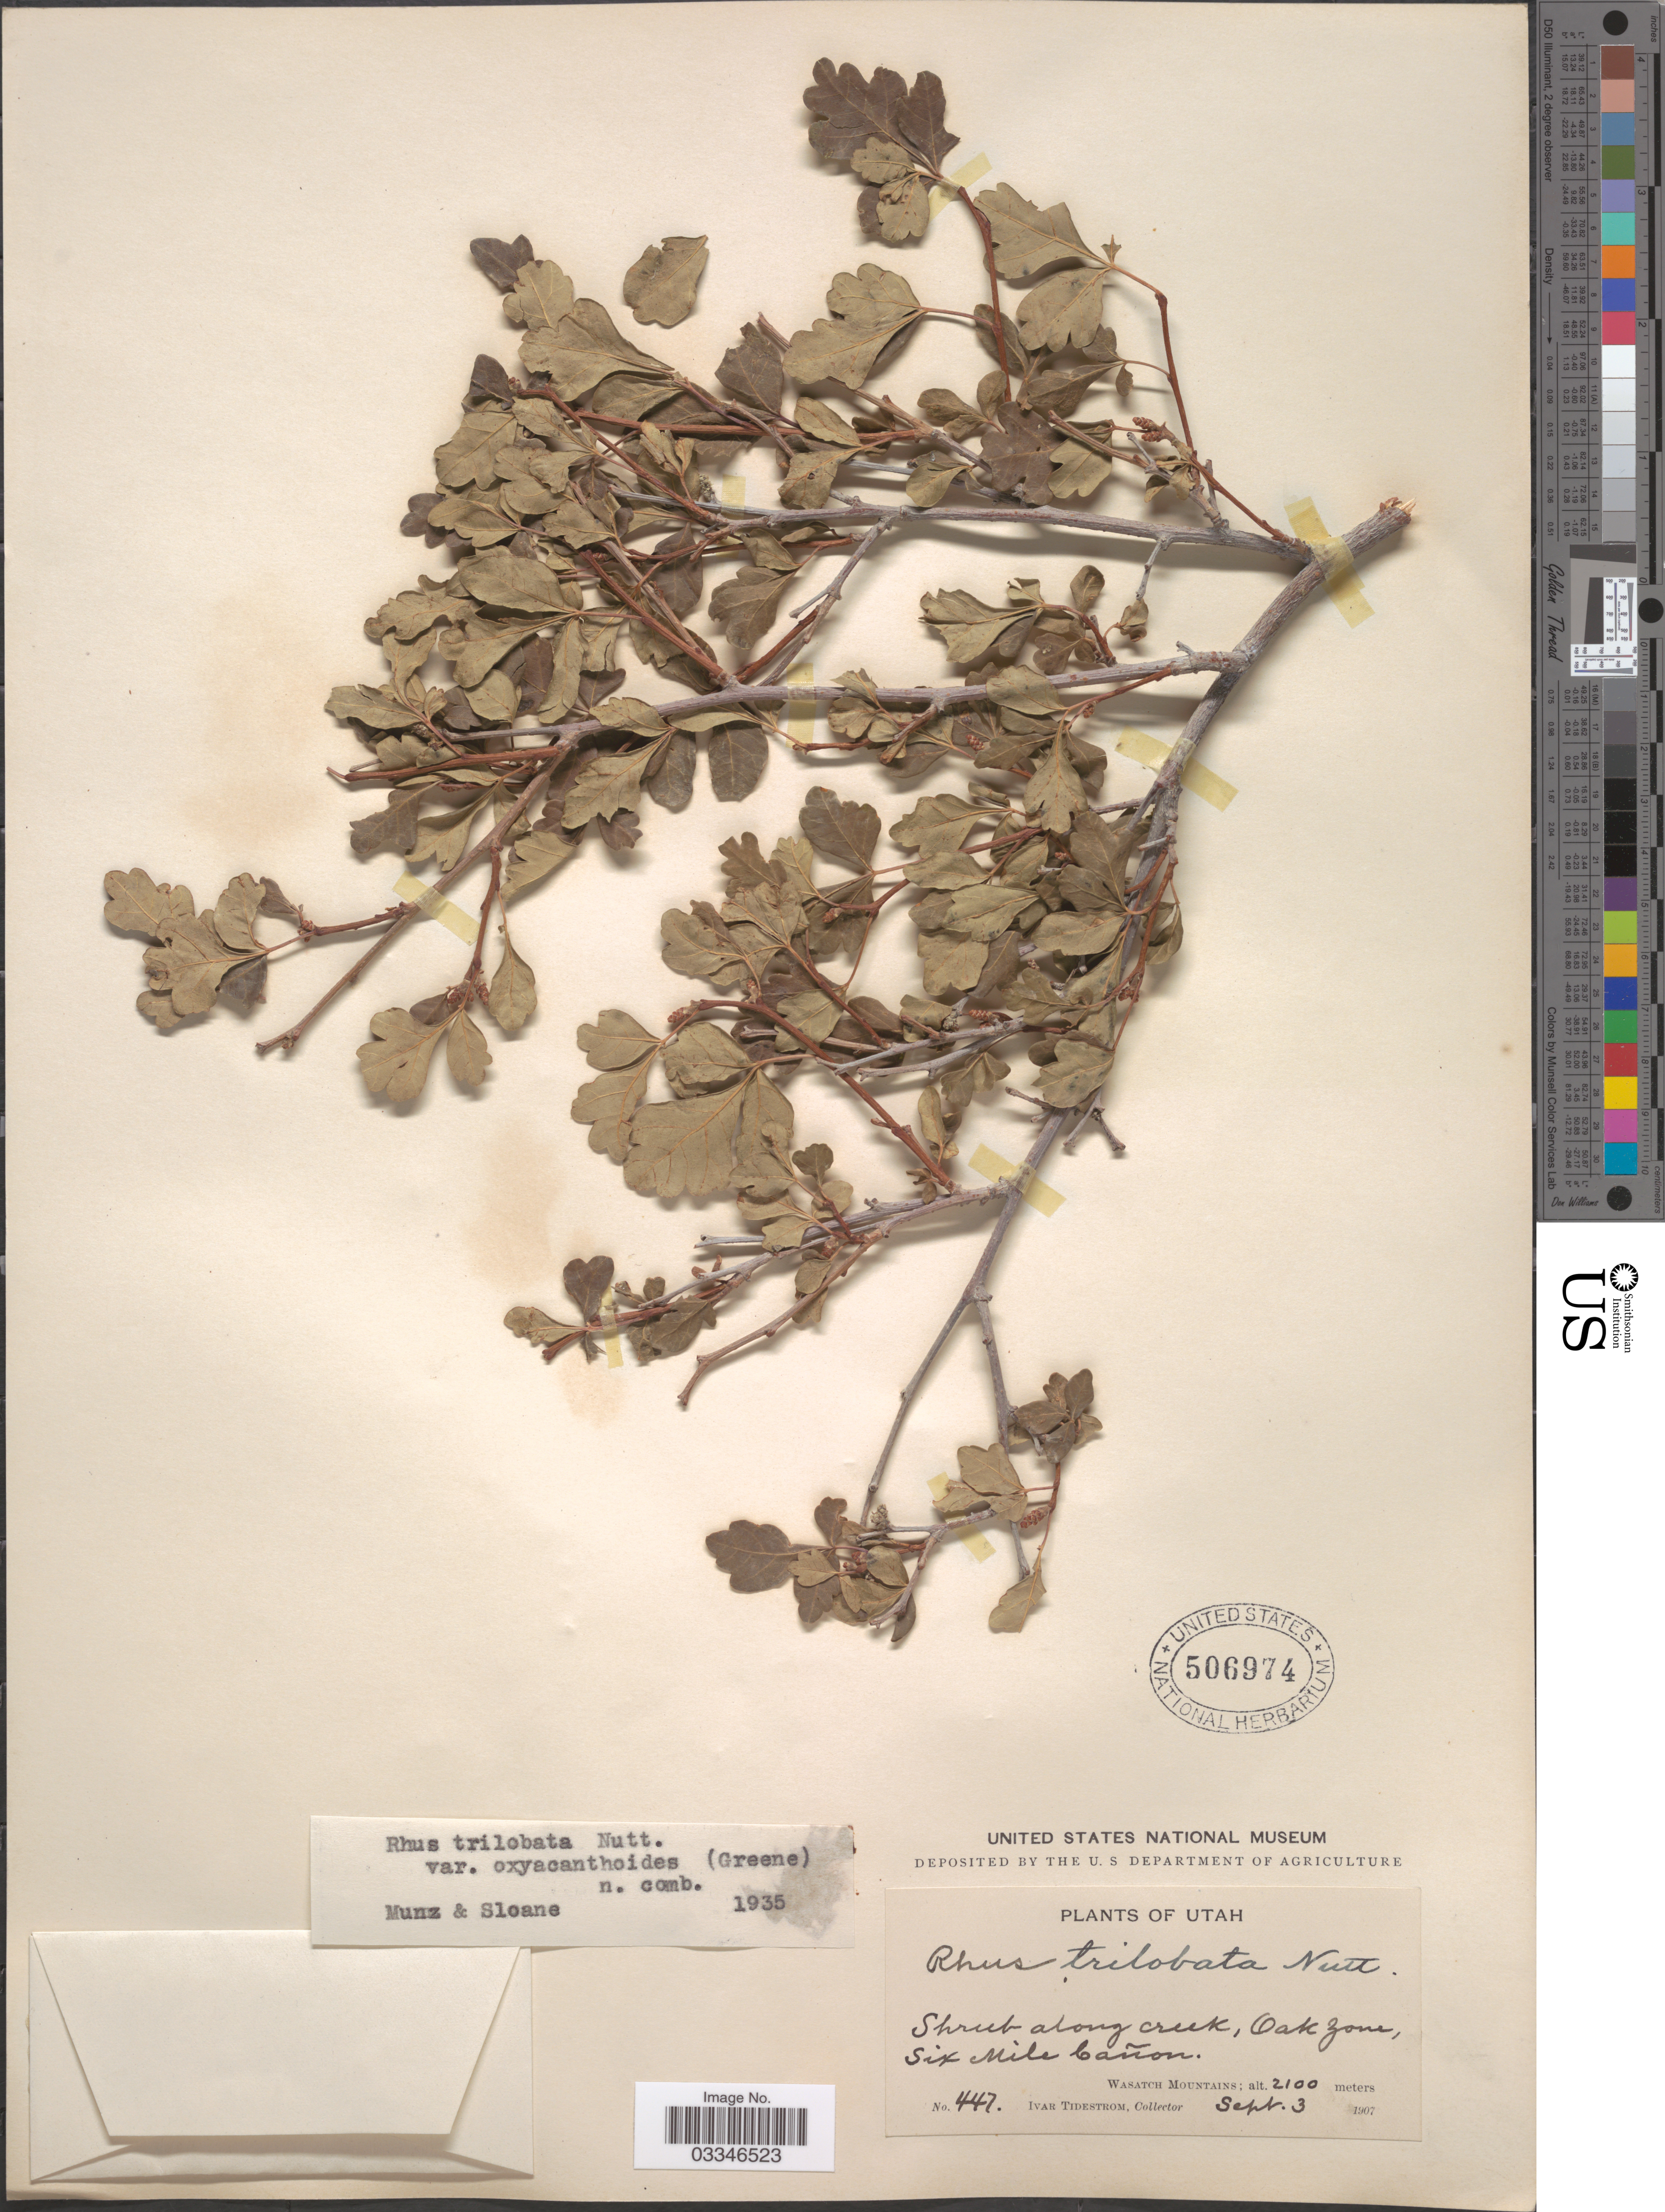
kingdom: Plantae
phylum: Tracheophyta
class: Magnoliopsida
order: Sapindales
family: Anacardiaceae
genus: Rhus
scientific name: Rhus trilobata var oxyacanthoides (Greene) Munz & Sloana ined.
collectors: I. F. Tidestrom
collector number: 447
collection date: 1907-09-03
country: United States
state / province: Utah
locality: Shrub along creek, Oak Zone, Six mile Cañon, Wasatch Mountains.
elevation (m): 2100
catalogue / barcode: US 506974